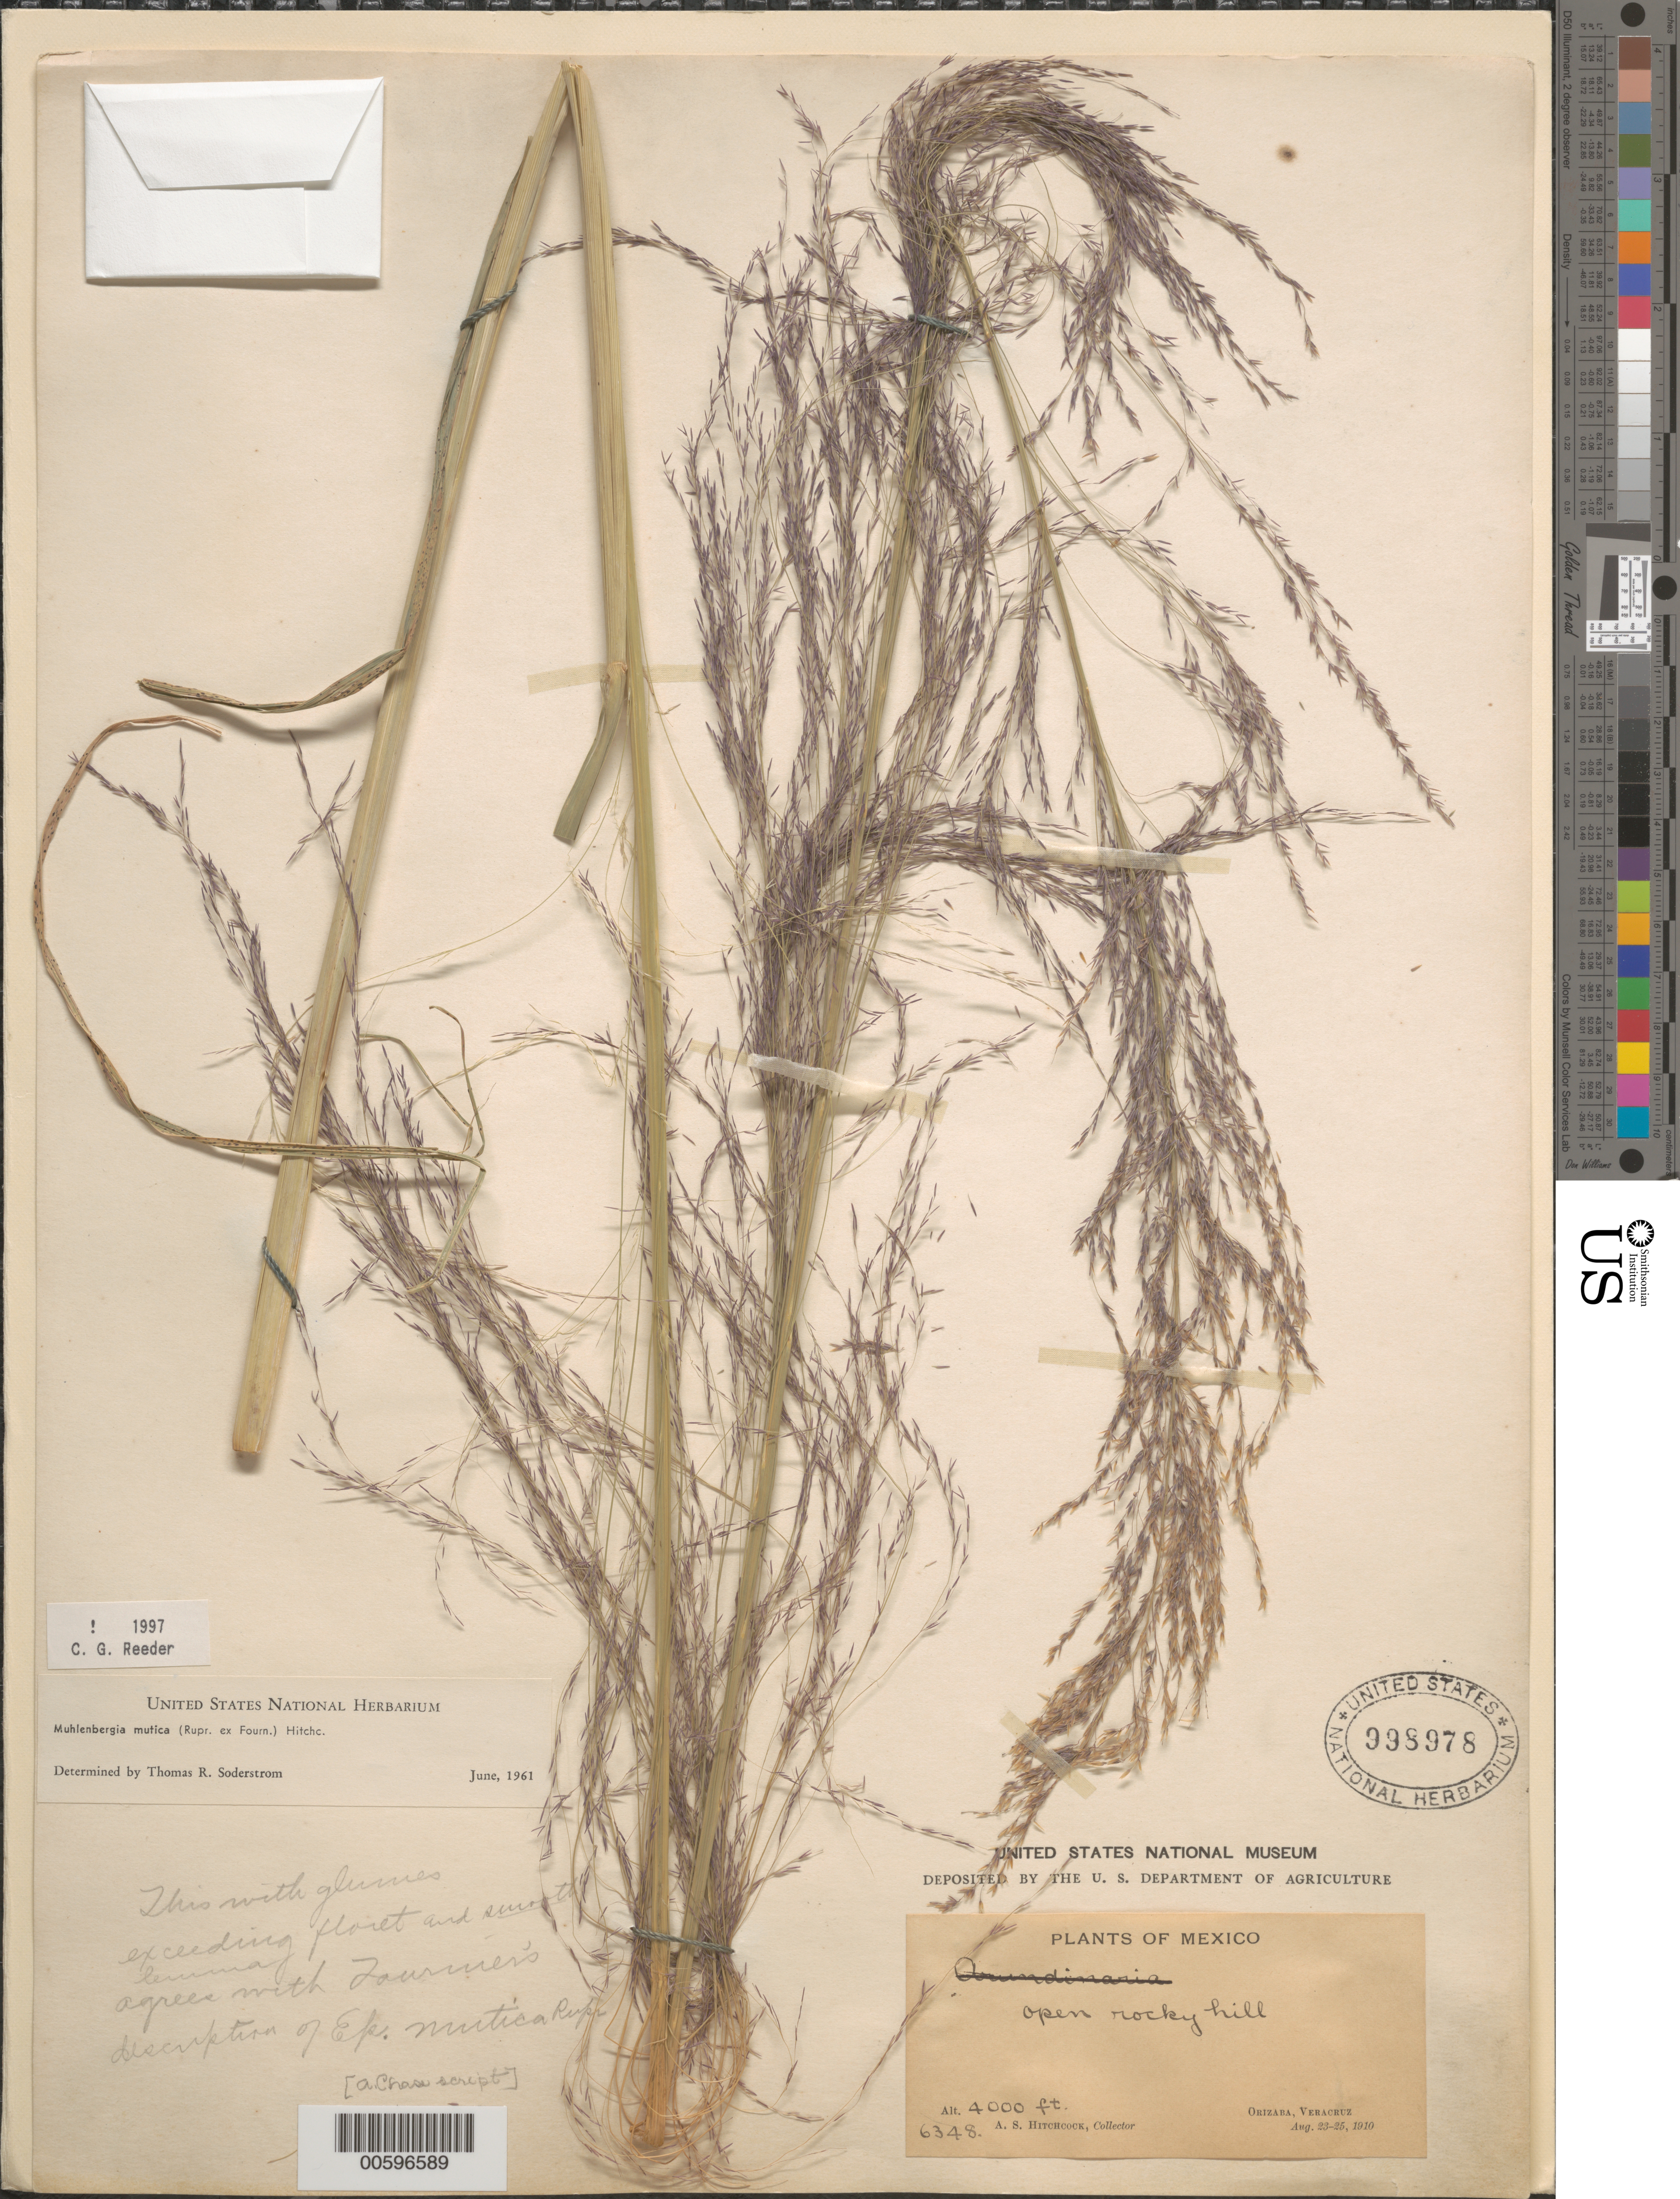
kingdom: Plantae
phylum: Tracheophyta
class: Liliopsida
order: Poales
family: Poaceae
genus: Muhlenbergia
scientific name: Muhlenbergia mutica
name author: (Rupr. ex E. Fourn.) Hitchc.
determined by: Soderstrom, T. R.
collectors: A. S. Hitchcock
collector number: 6348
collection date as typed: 23 Aug 1910 to 25 Aug 1910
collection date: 1910-08-23/1910-08-25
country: Mexico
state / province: Veracruz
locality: Orizaba.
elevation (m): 1219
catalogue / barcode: US 998978